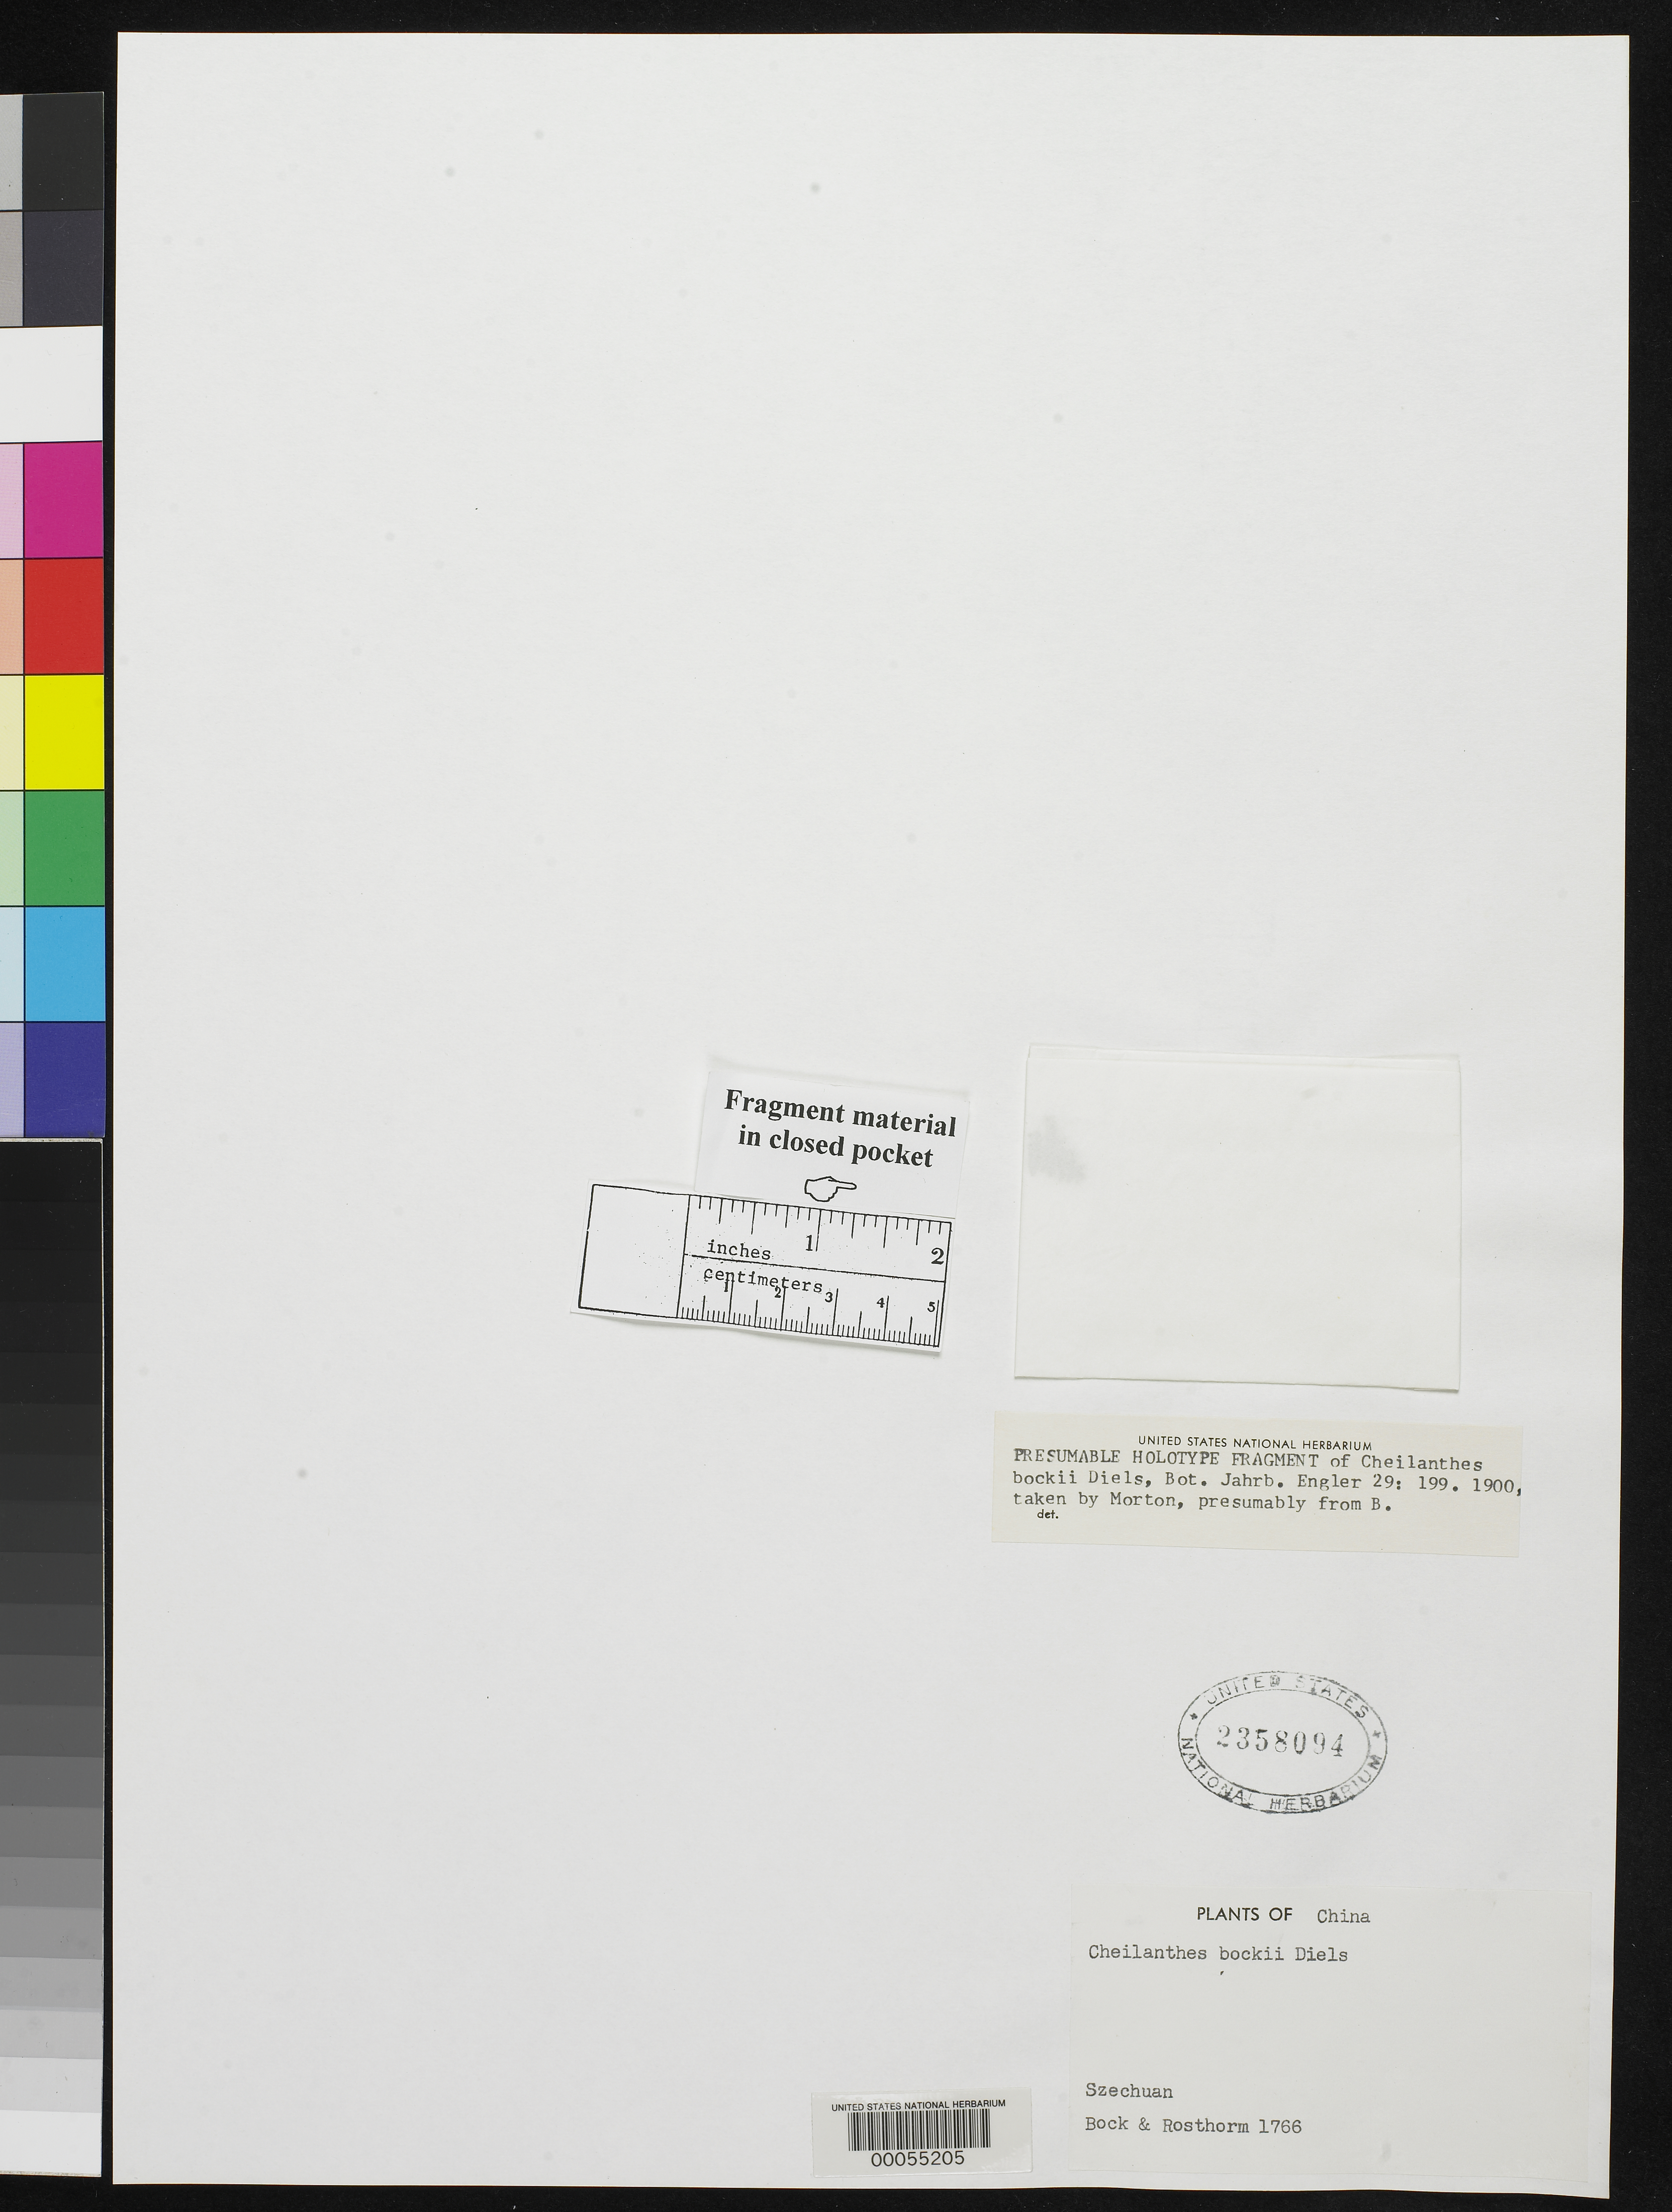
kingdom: Plantae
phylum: Tracheophyta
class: Polypodiopsida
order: Polypodiales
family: Pteridaceae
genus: Cheilanthes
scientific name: Cheilanthes bockii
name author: Diels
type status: Holotype Fragment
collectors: C. Bock & A. von Rosthorn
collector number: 1766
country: China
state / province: Sichuan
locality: Nan Ch'uan.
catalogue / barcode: US 2358094